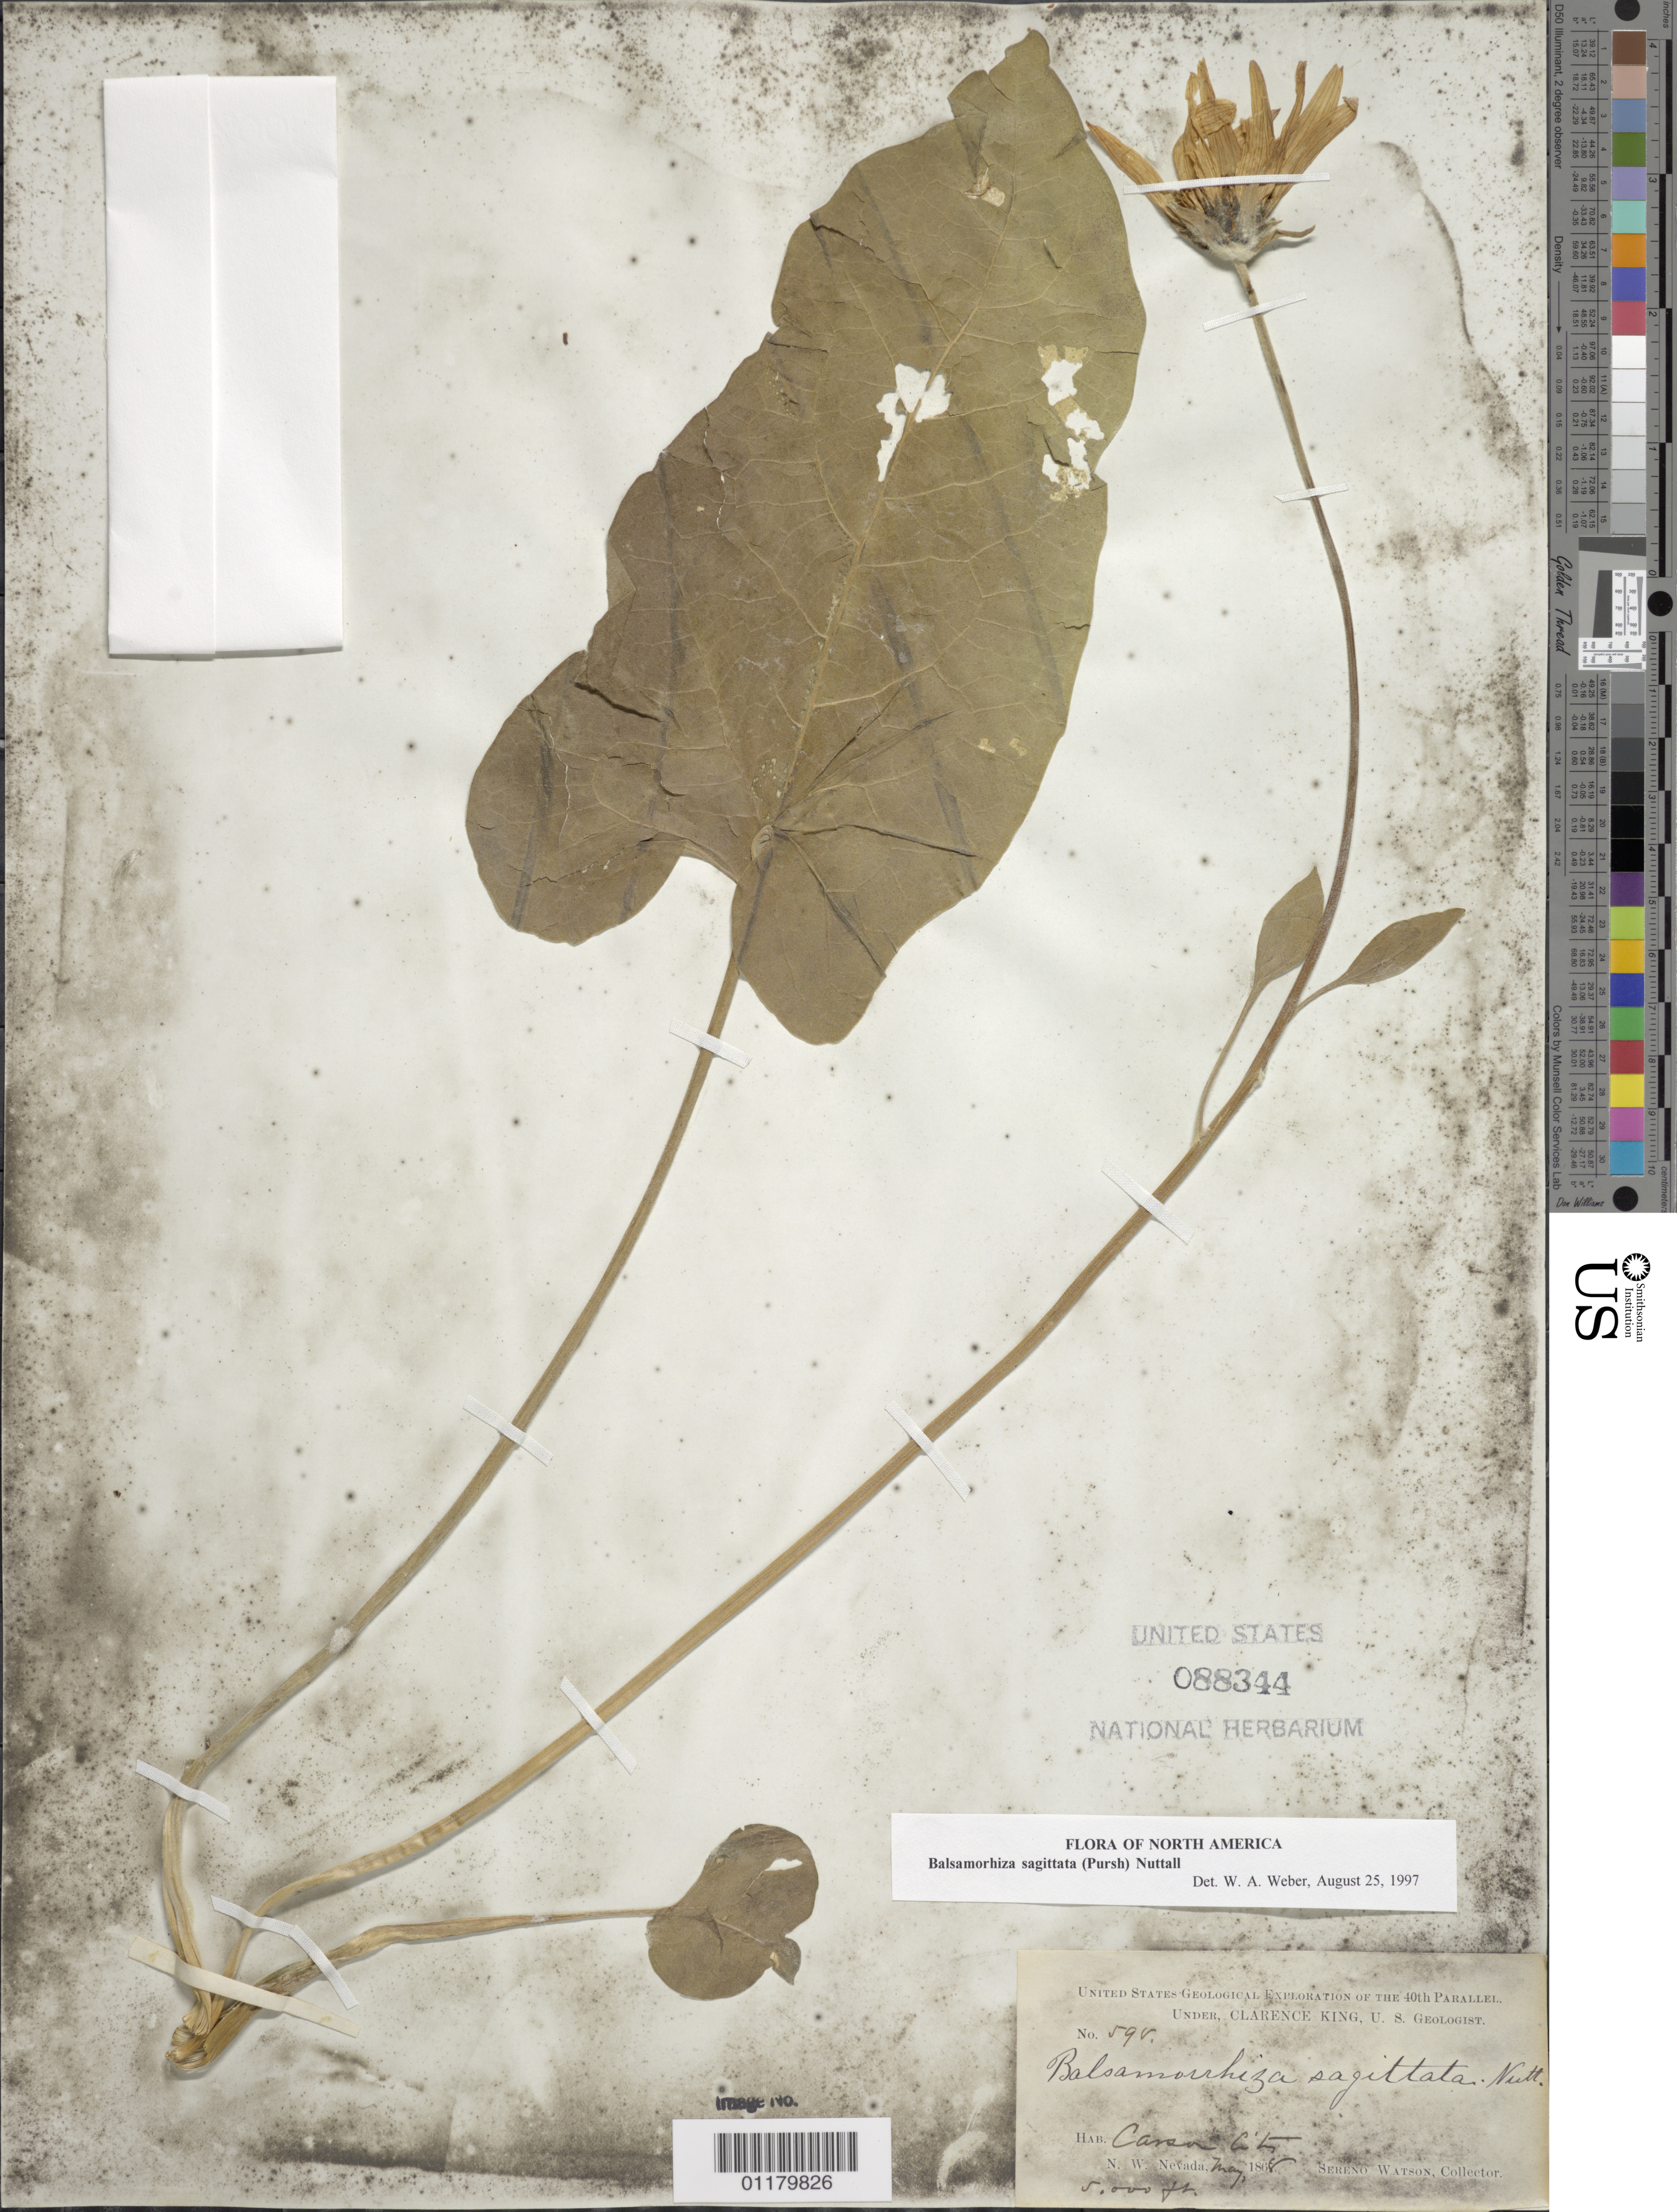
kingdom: Plantae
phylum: Tracheophyta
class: Magnoliopsida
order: Asterales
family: Asteraceae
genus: Balsamorhiza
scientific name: Balsamorhiza sagittata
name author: (Pursh) Nutt.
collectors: S. Watson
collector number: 598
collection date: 1868-05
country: United States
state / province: Nevada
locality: Carson City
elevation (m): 1524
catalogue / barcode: US 88344